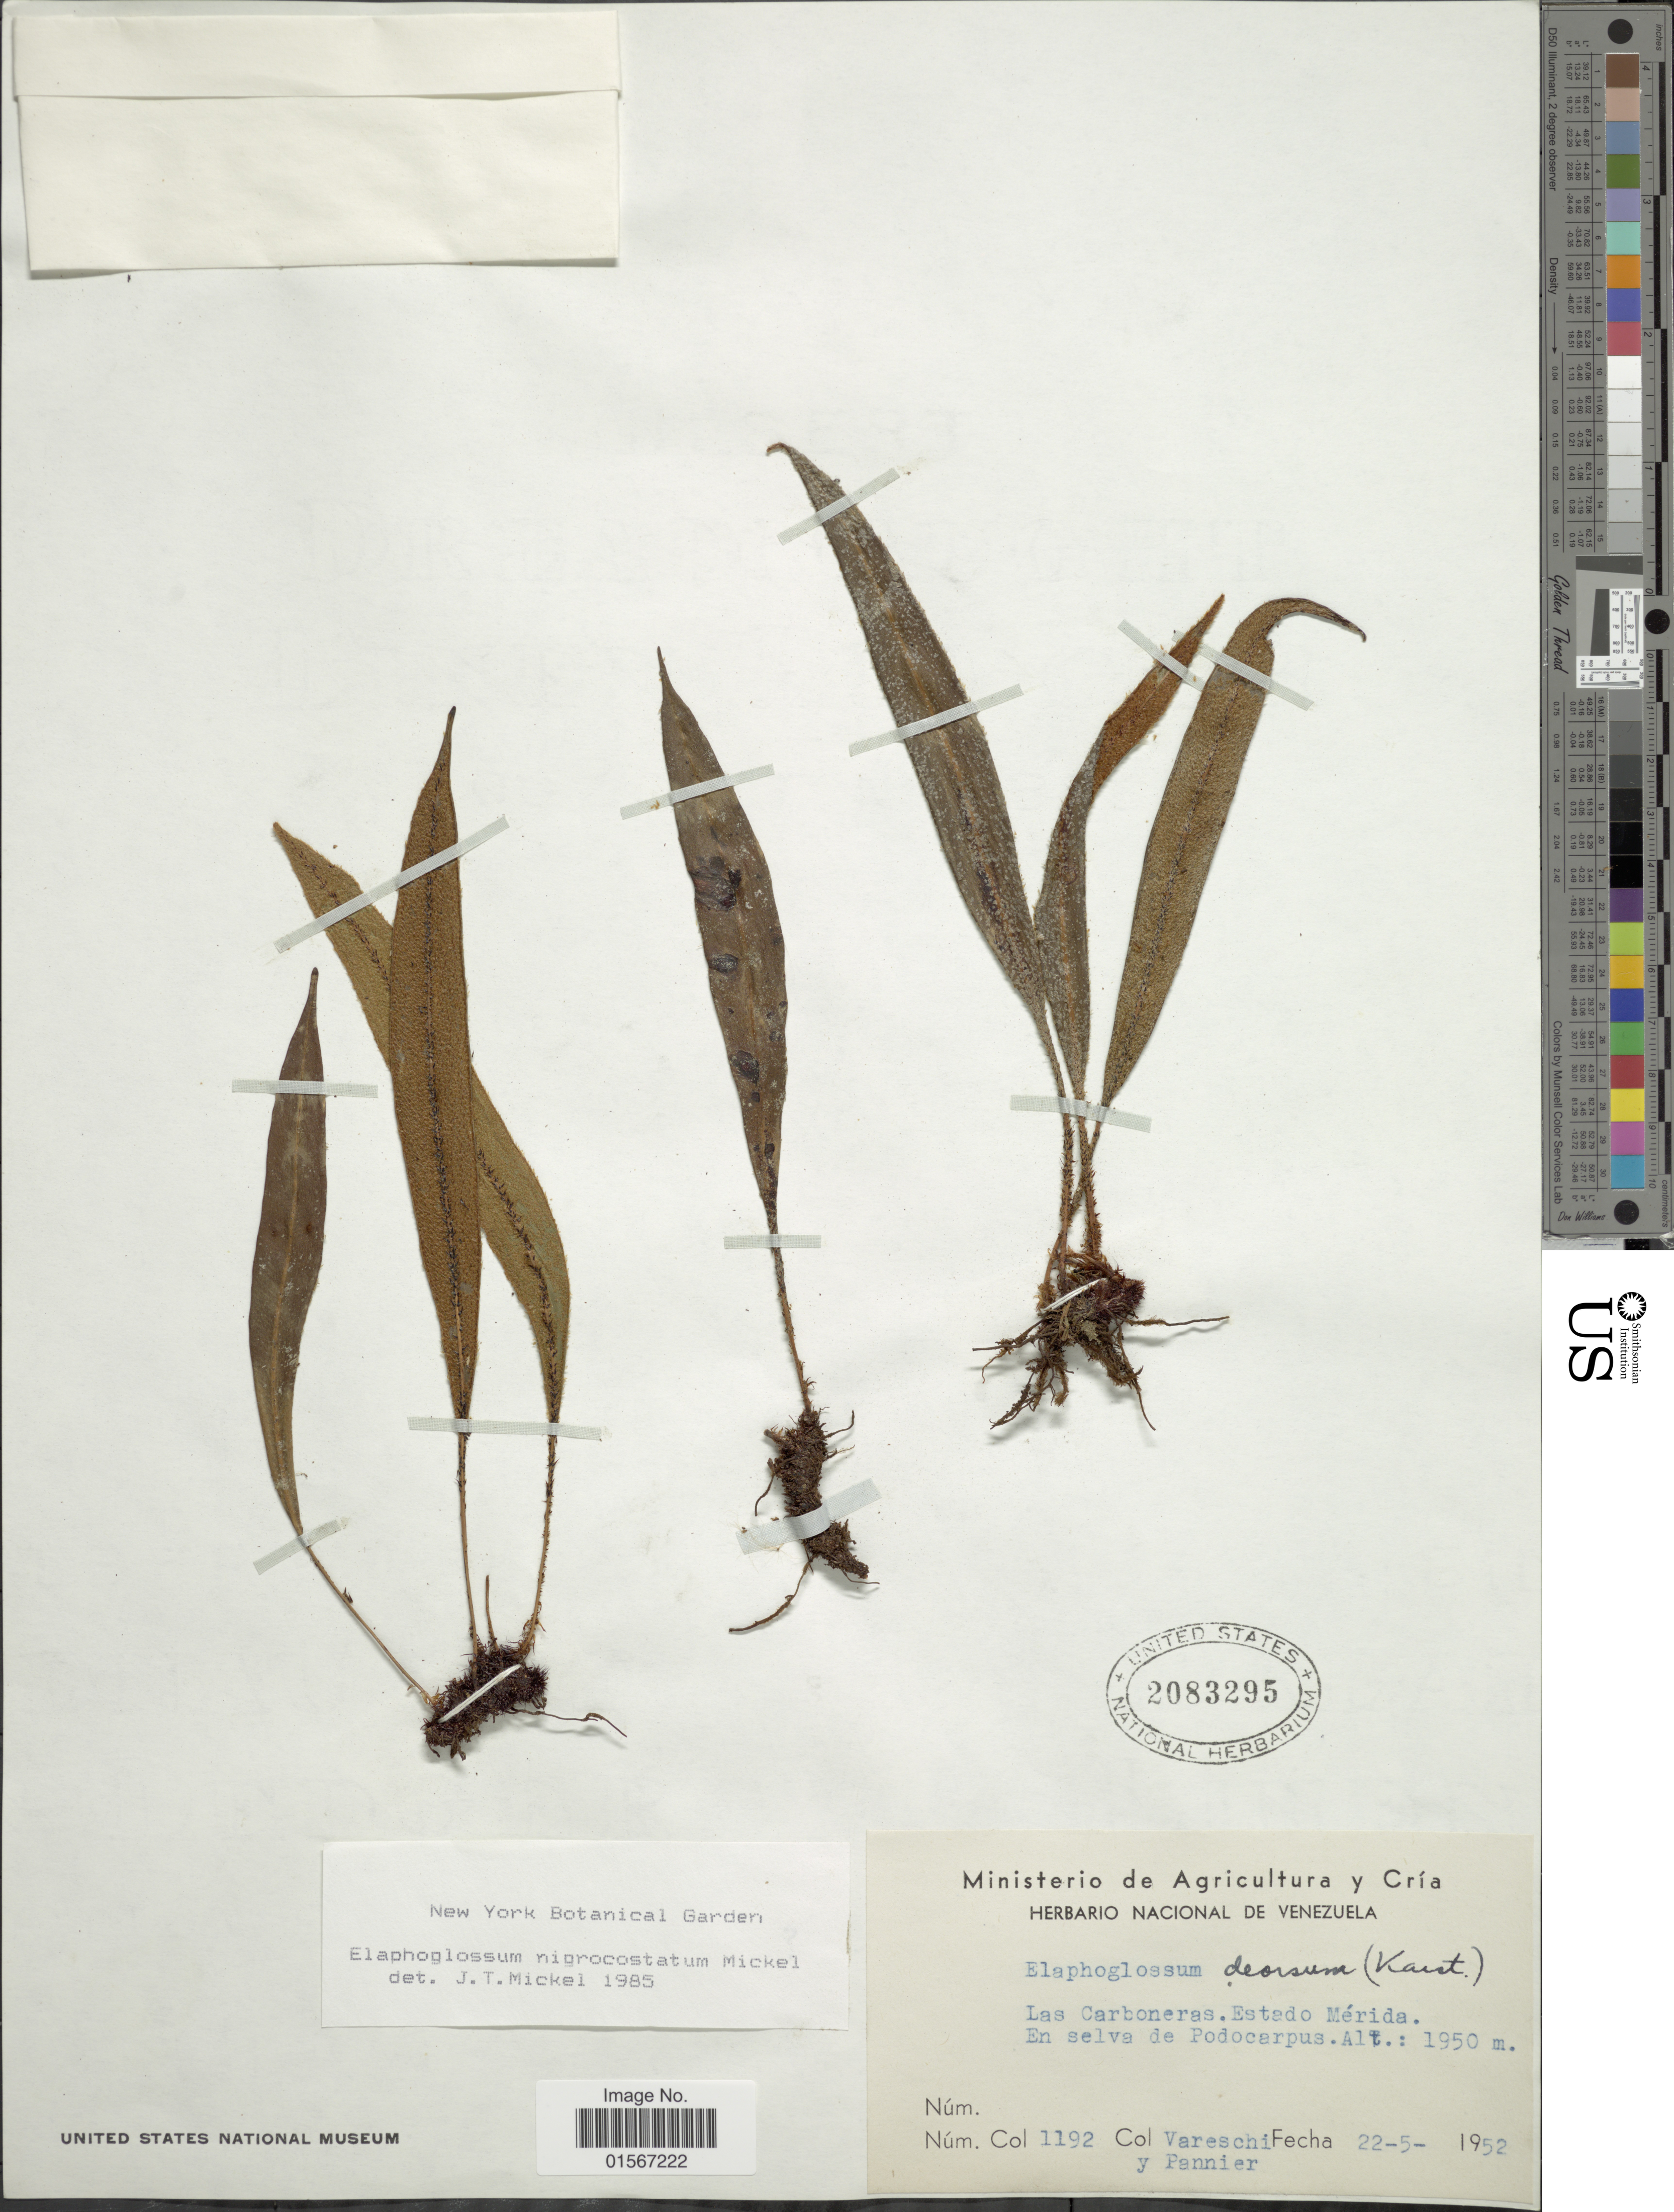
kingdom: Plantae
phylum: Tracheophyta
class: Polypodiopsida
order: Polypodiales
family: Dryopteridaceae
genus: Elaphoglossum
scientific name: Elaphoglossum nigrocostatum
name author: Mickel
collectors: -. Vareschi & Pannier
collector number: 1192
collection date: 1952-05-22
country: Venezuela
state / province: Mérida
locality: Venezuela, Las Carboneras, Estado Mérida.En selva de Podocarpus.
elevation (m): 1950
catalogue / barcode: US 2083295